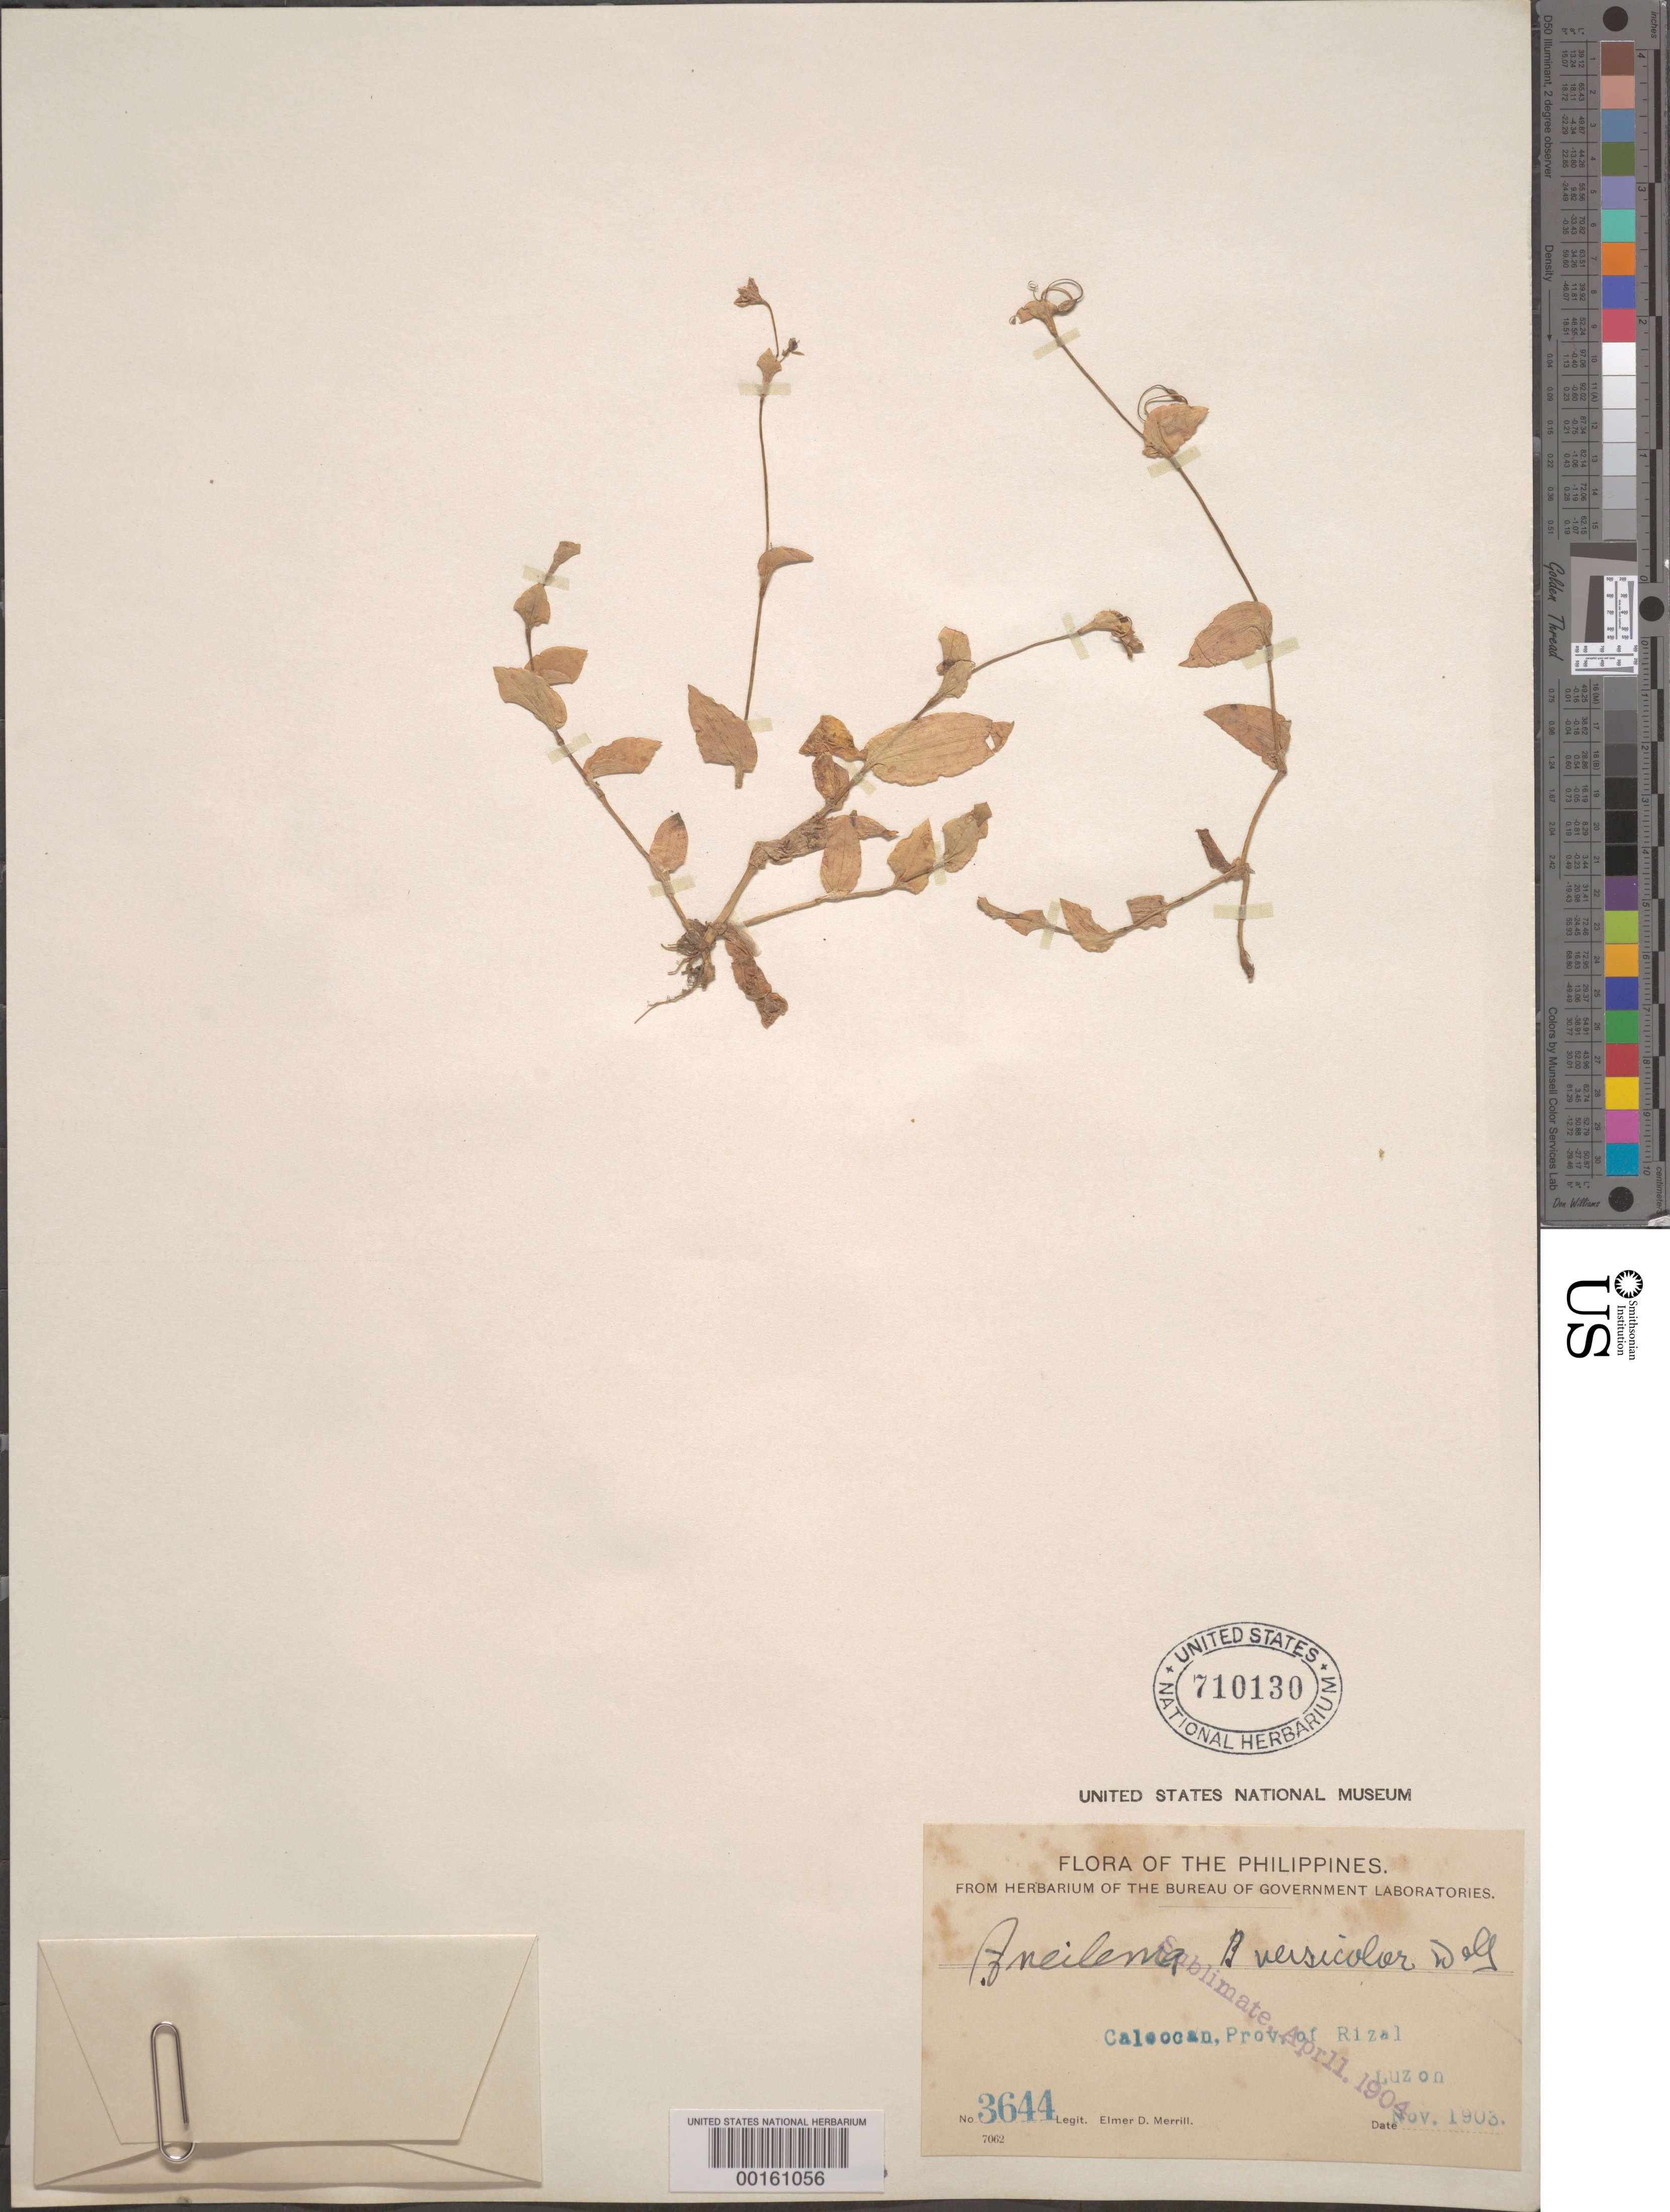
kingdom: Plantae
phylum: Tracheophyta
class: Liliopsida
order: Commelinales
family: Commelinaceae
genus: Murdannia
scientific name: Murdannia versicolor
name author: (Dalzell) G. Brückn.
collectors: M. Ramos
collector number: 3644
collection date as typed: Nov 1903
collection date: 1903-11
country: Philippines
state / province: Calabarzon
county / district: Rizal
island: Luzon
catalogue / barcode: US 710130